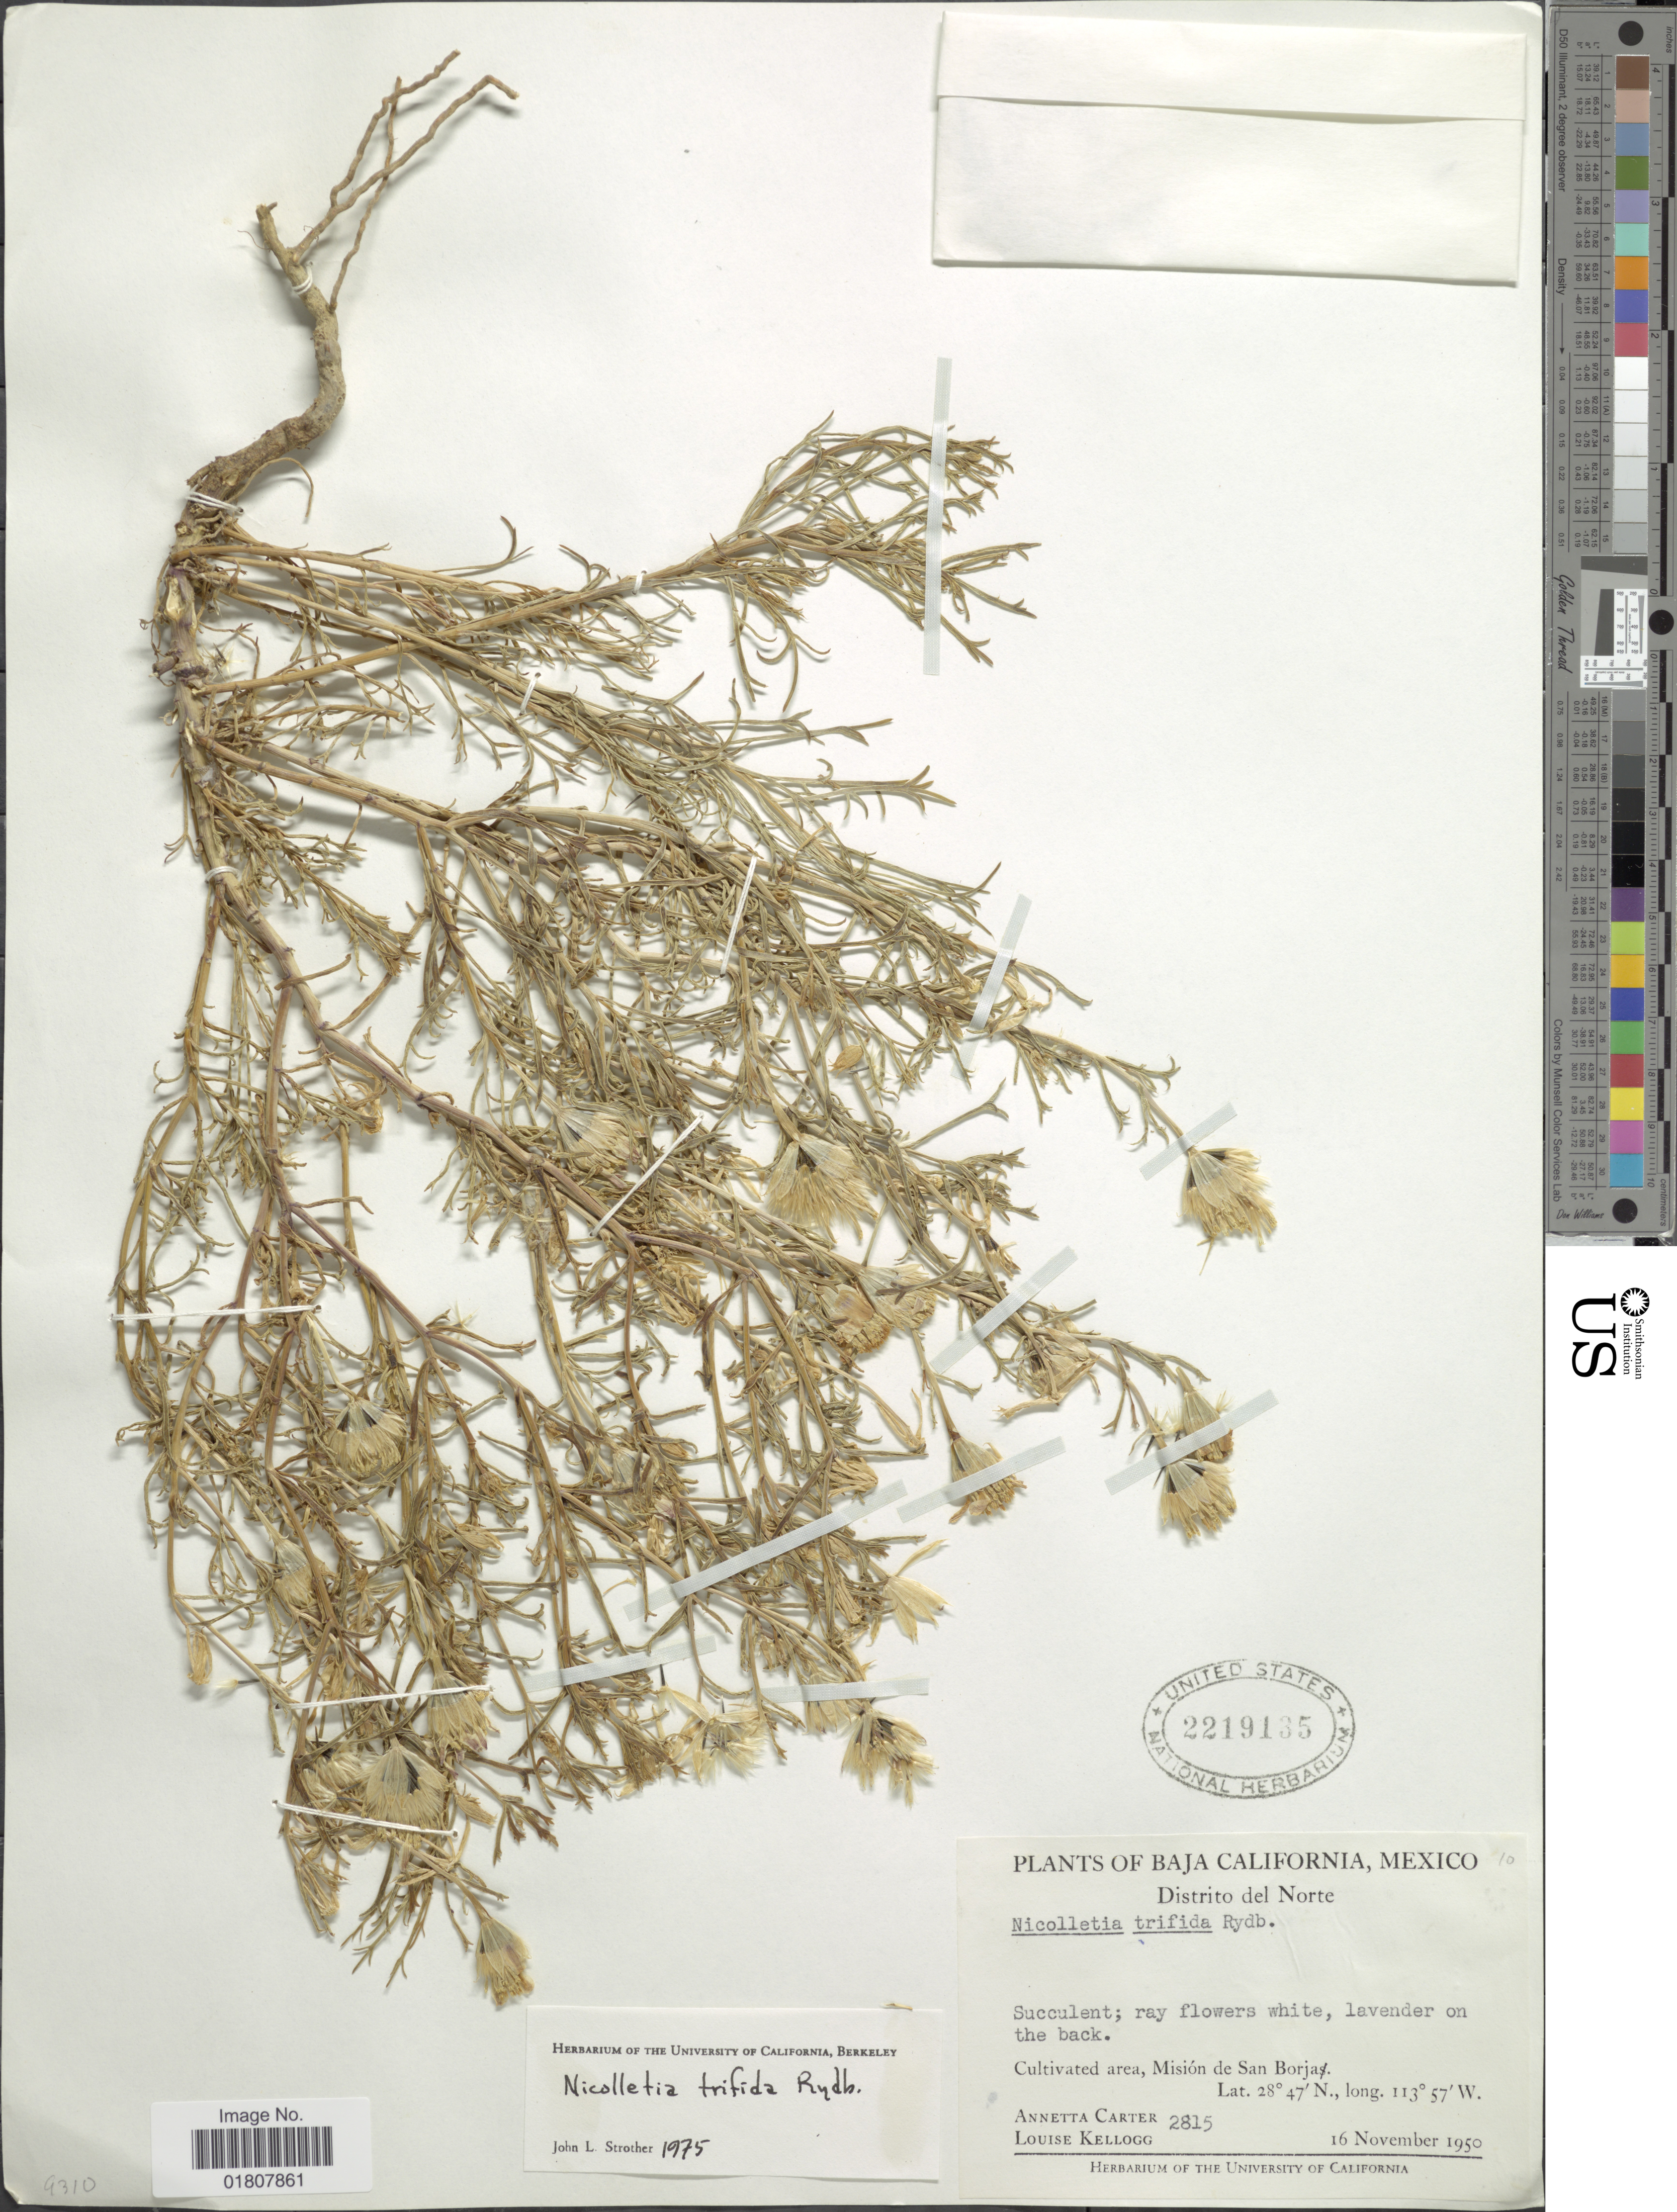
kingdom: Plantae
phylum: Tracheophyta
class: Magnoliopsida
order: Asterales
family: Asteraceae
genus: Nicolletia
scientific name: Nicolletia trifida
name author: Rydb.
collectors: A. M. Carter & L. Kellogg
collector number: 2815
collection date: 1950-11-16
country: Mexico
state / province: Baja California Sur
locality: Distrito del Norte, Cultivated area, Mission de San Borja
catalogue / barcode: US 2219135